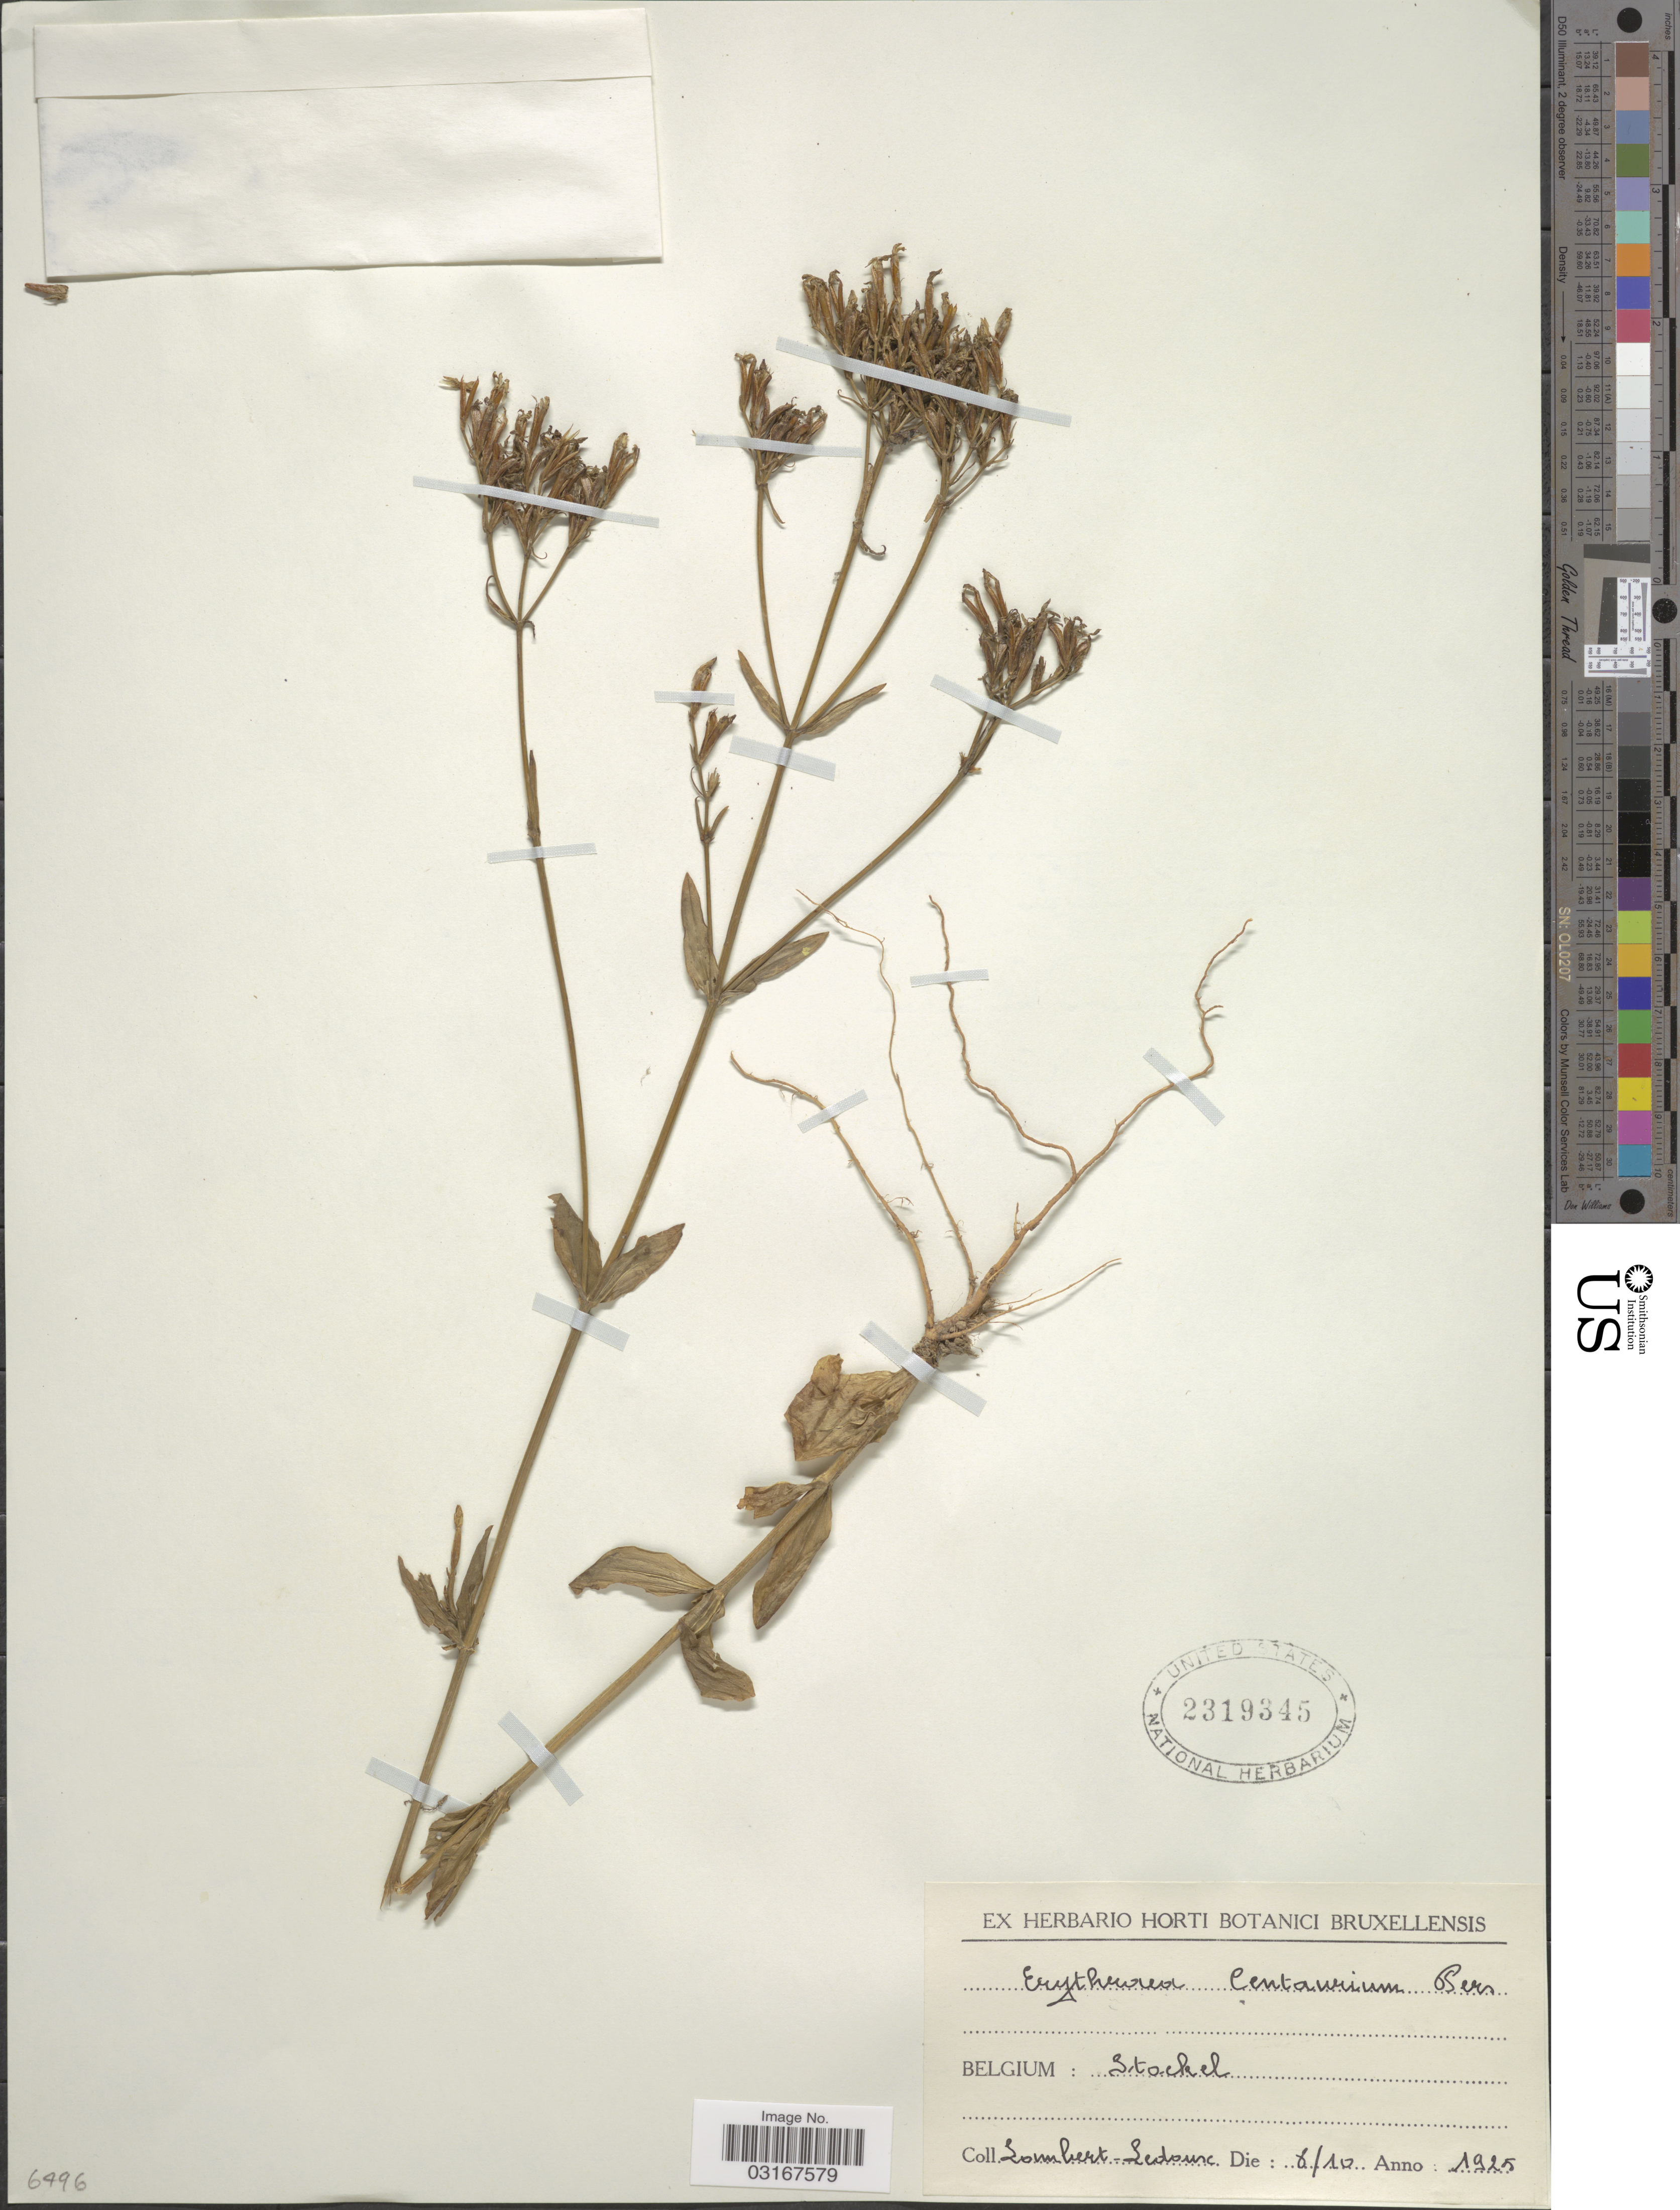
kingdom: Plantae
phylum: Tracheophyta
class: Magnoliopsida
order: Gentianales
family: Gentianaceae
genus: Erythraea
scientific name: Erythraea centaurium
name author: (L.) Borkh.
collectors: Lombert & -. Ledoux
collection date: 1925-10-06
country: Belgium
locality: Stockel.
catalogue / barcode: US 2319345